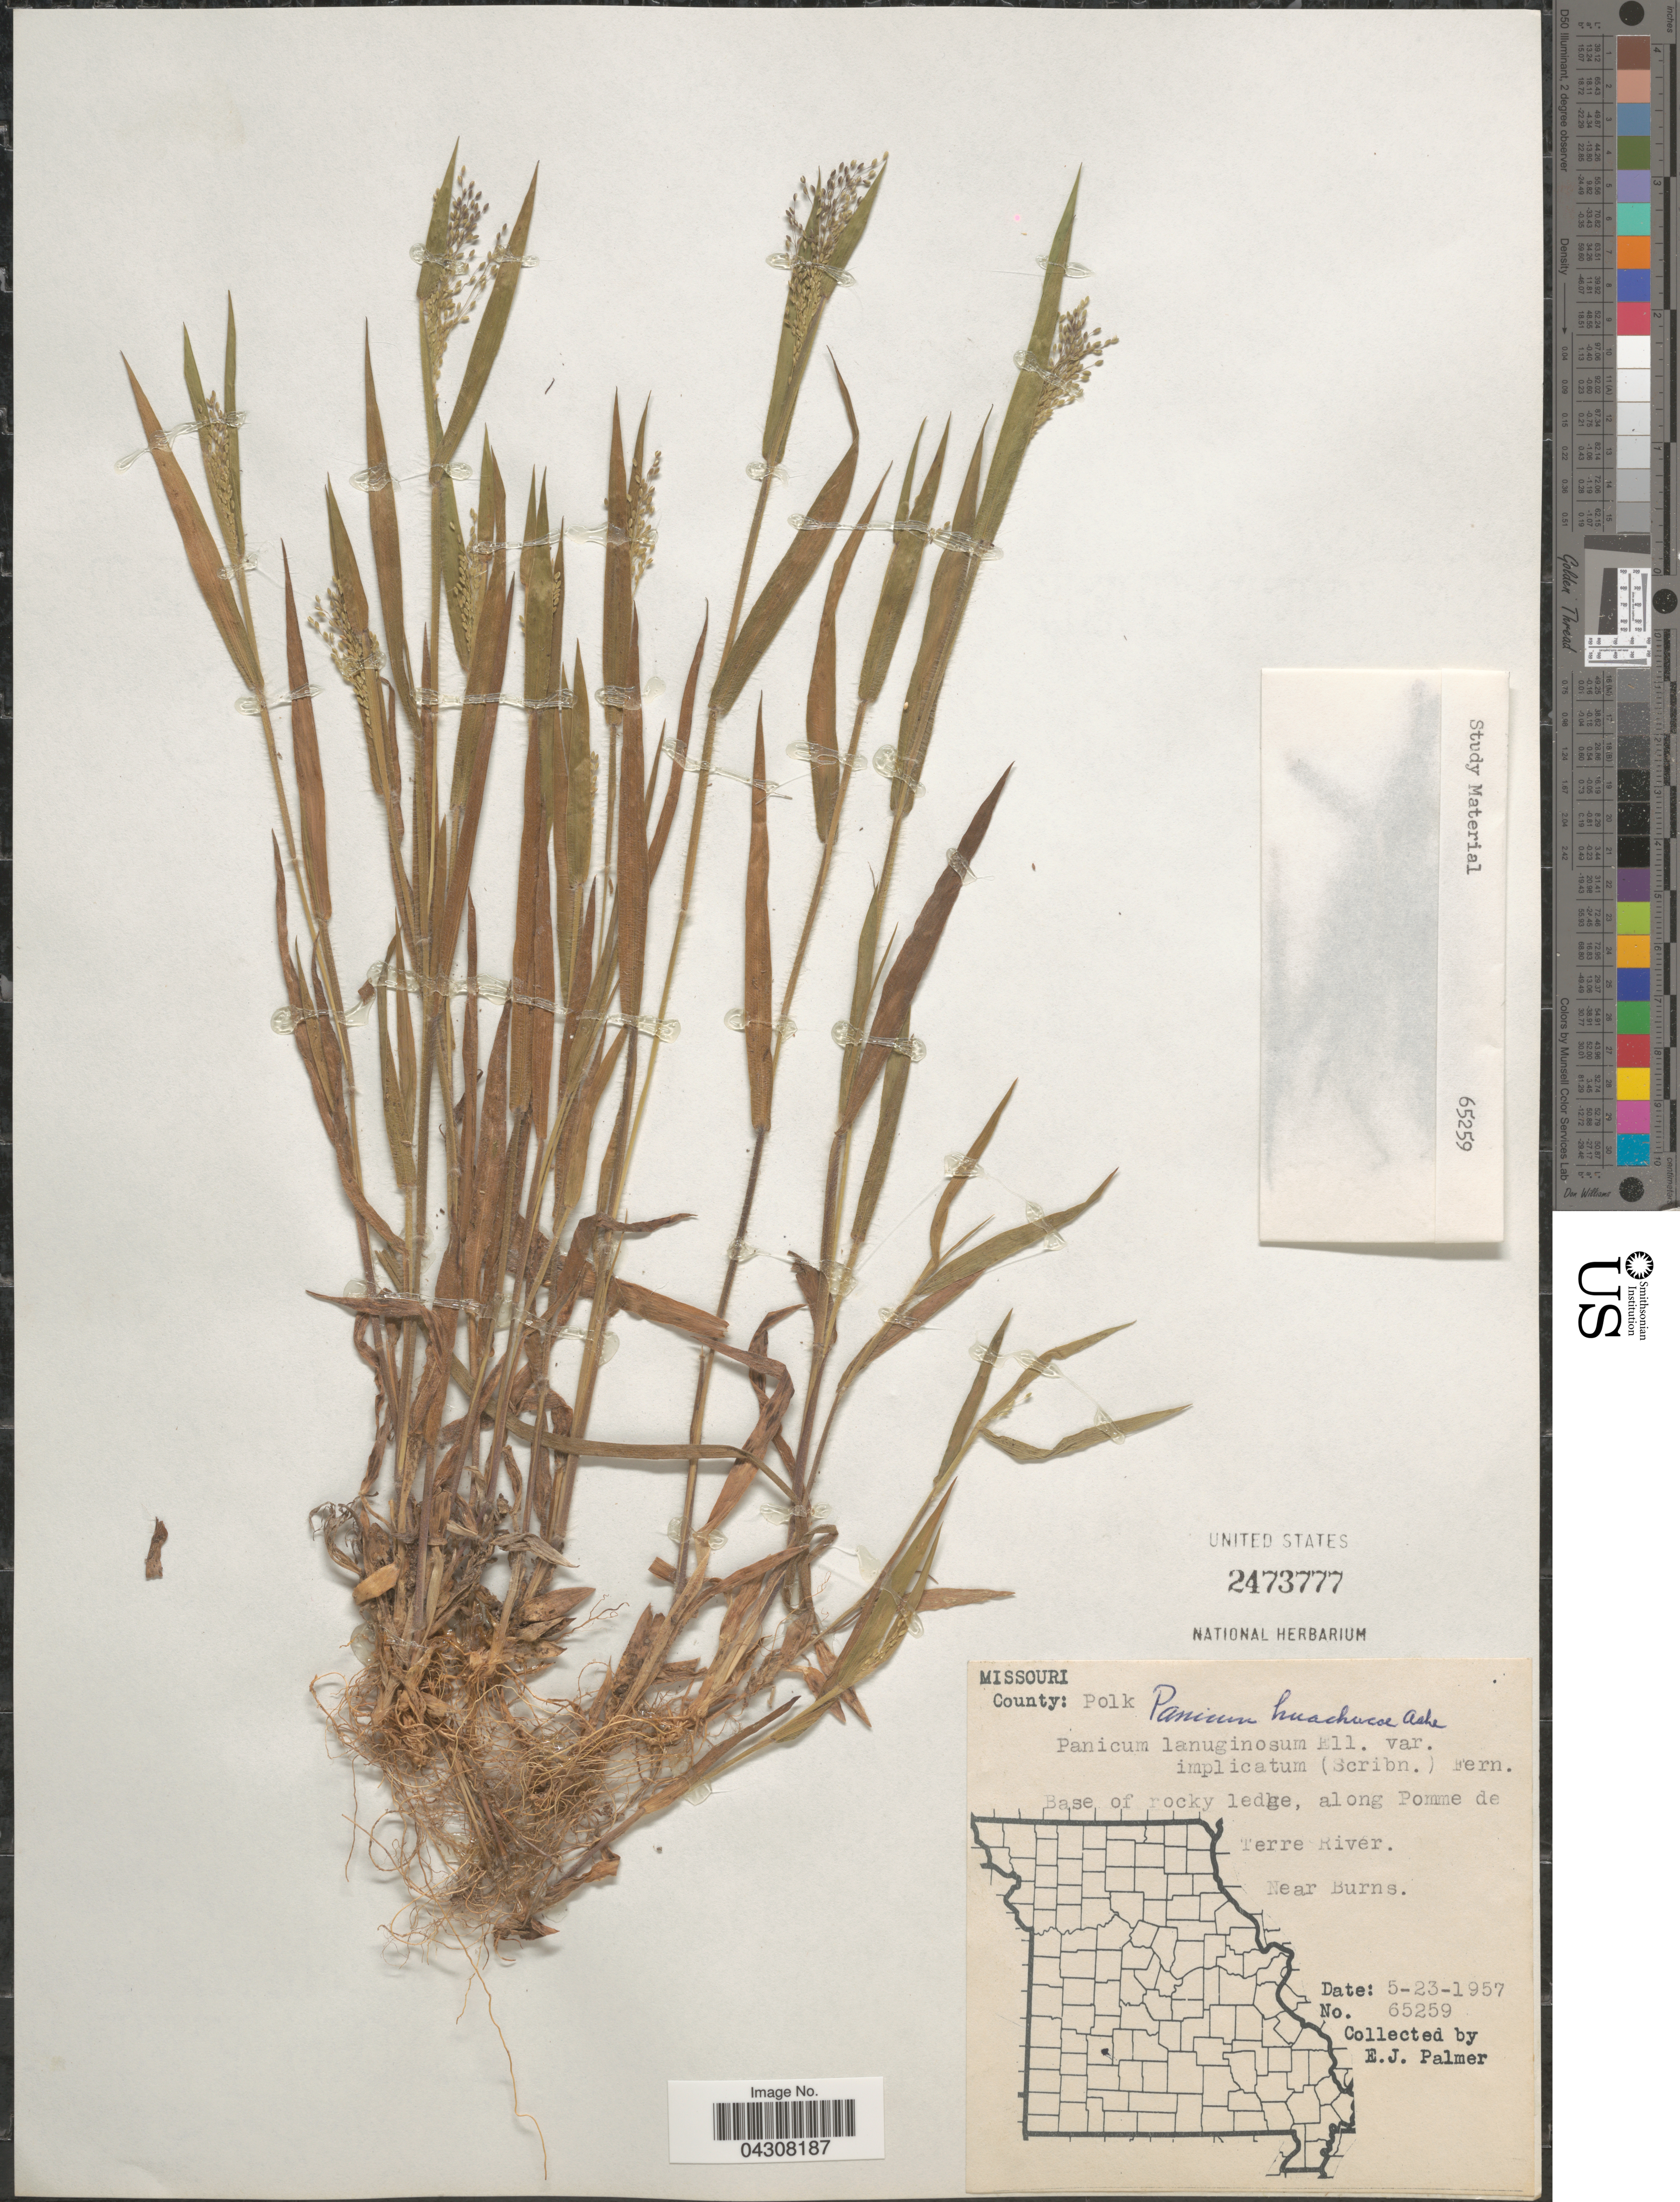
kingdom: Plantae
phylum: Tracheophyta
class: Liliopsida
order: Poales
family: Poaceae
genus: Dichanthelium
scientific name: Dichanthelium acuminatum var. acuminatum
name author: (Sw.) Gould & C.A. Clark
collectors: E. J. Palmer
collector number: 65259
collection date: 1957-05-23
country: United States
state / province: Missouri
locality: County: Polk. Base of rocky ledge, along Pomme de Terre River. Near Burns.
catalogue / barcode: US 2473777